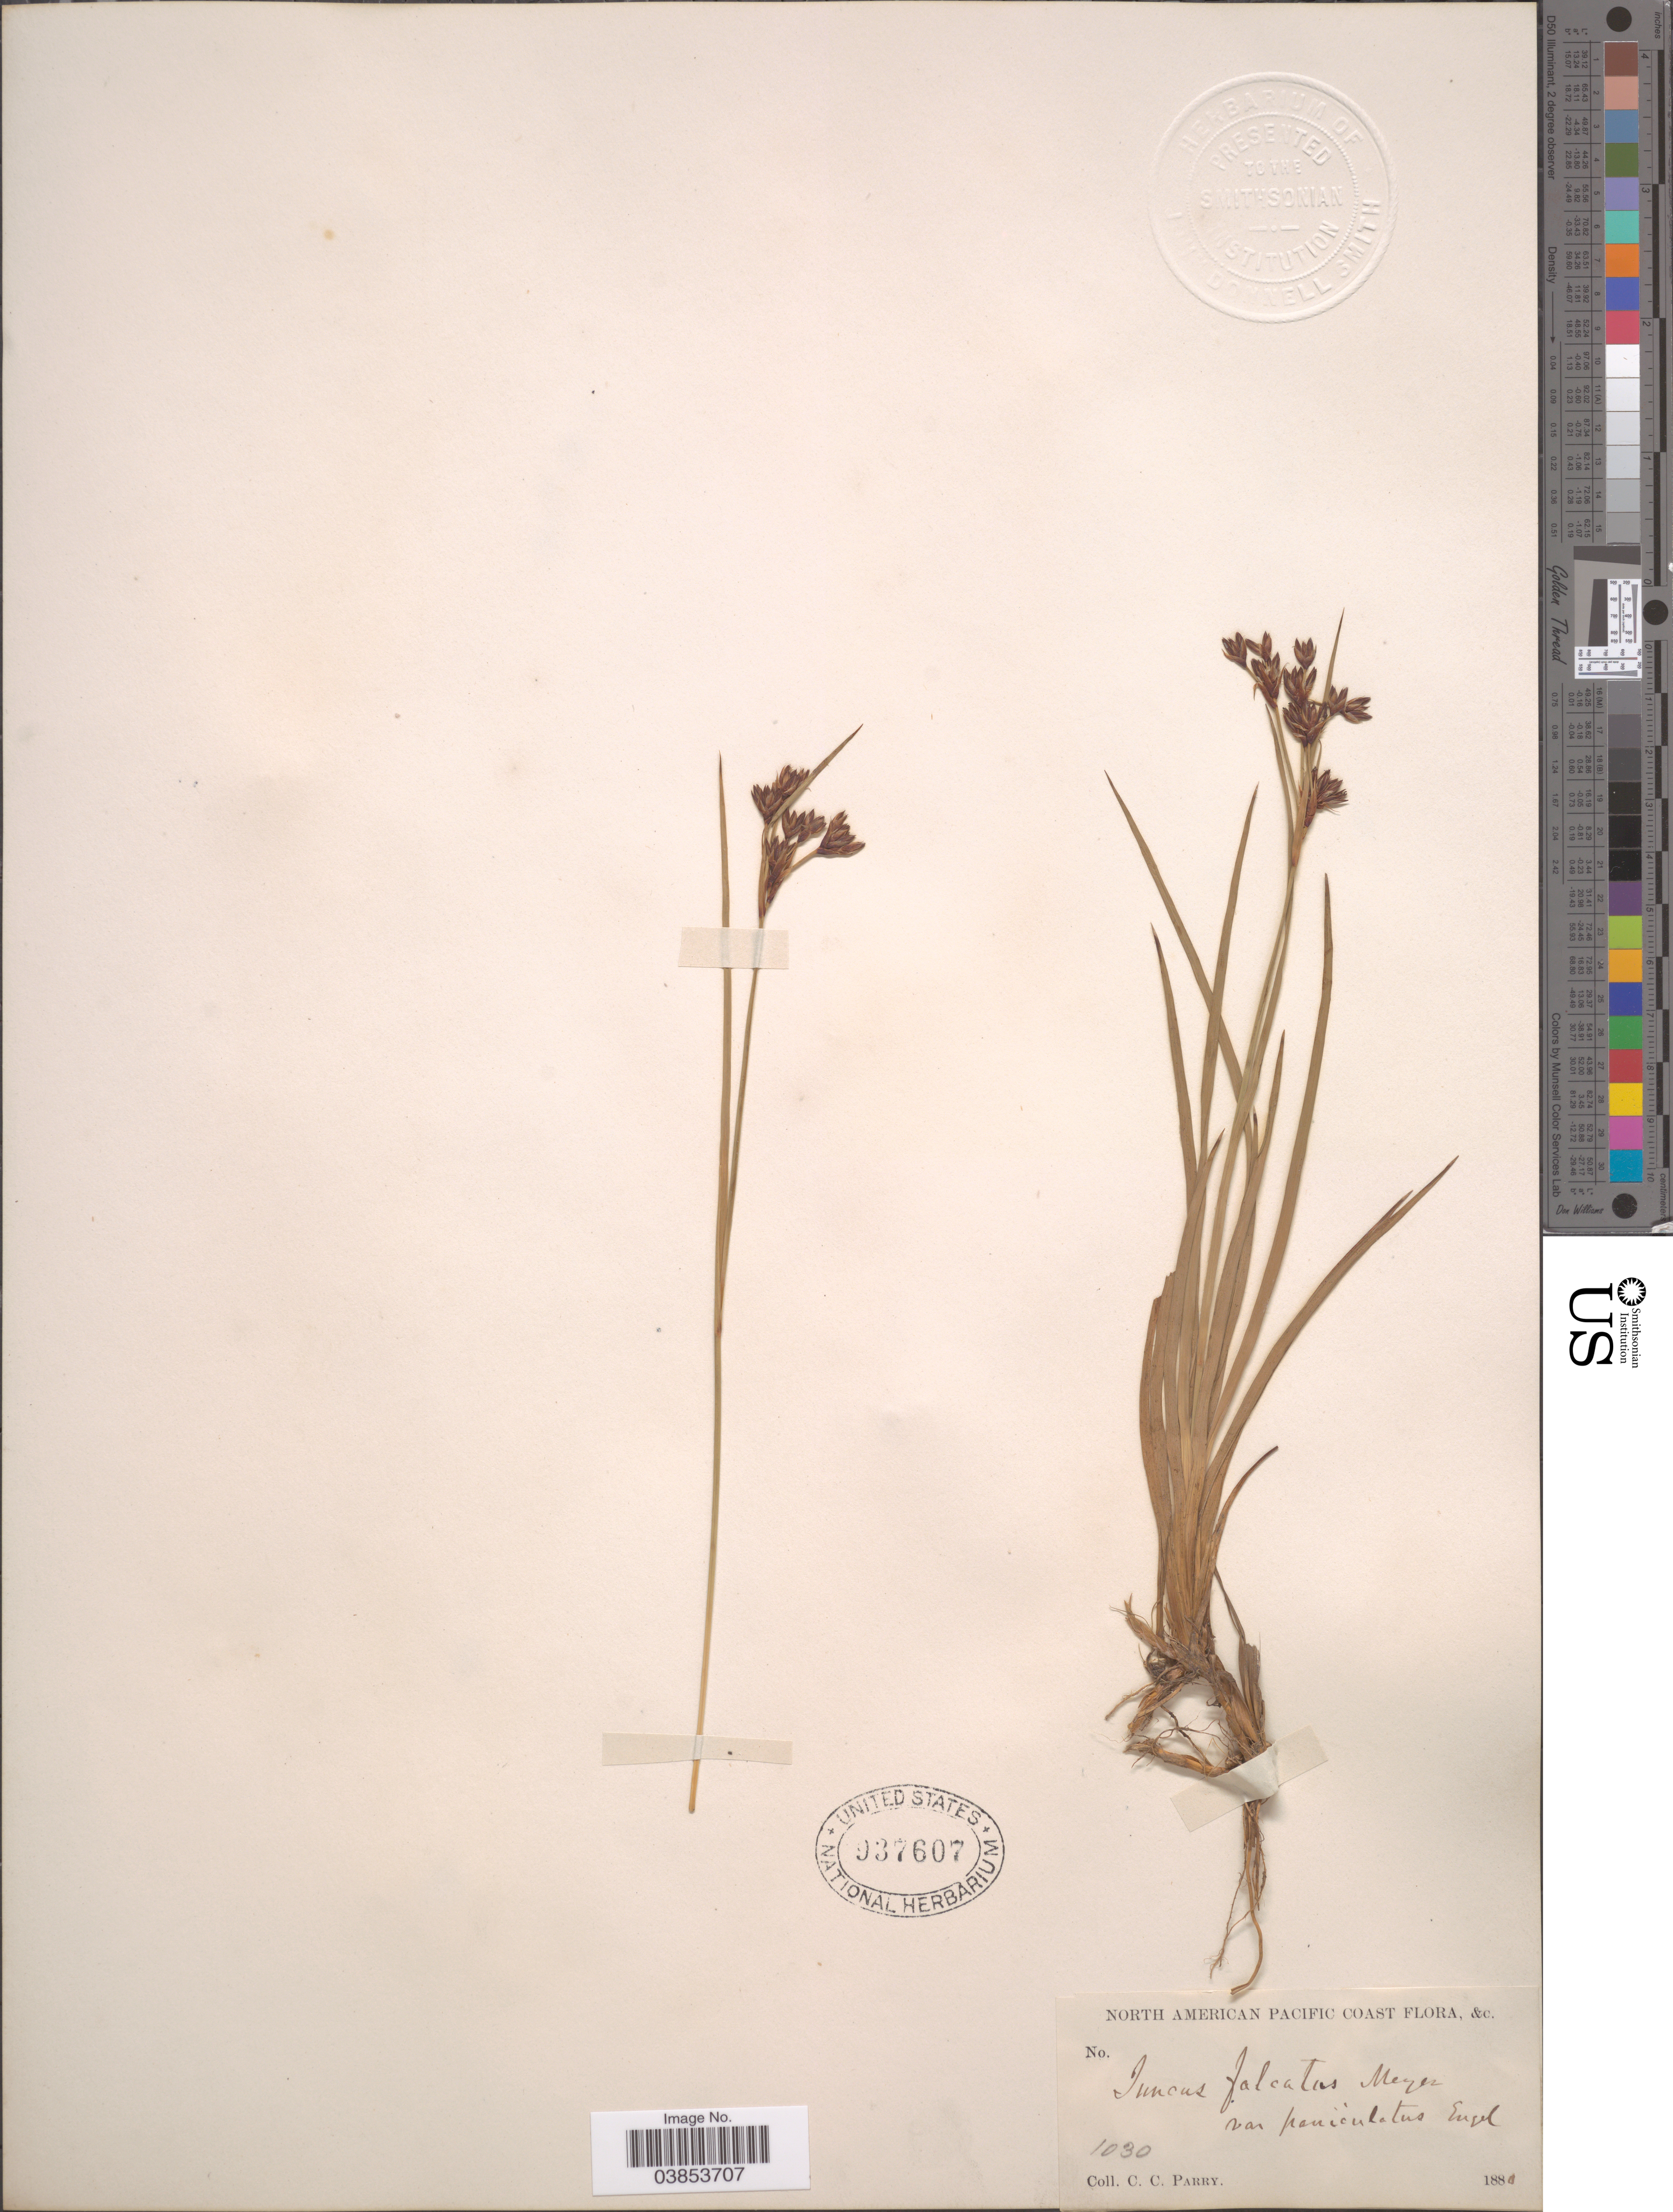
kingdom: Plantae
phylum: Tracheophyta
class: Liliopsida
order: Poales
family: Juncaceae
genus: Juncus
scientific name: Juncus falcatus var. alaskensis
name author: Coville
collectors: C. C. Parry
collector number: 1030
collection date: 1880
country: United States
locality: North American Pacific Coast.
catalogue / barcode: US 937607